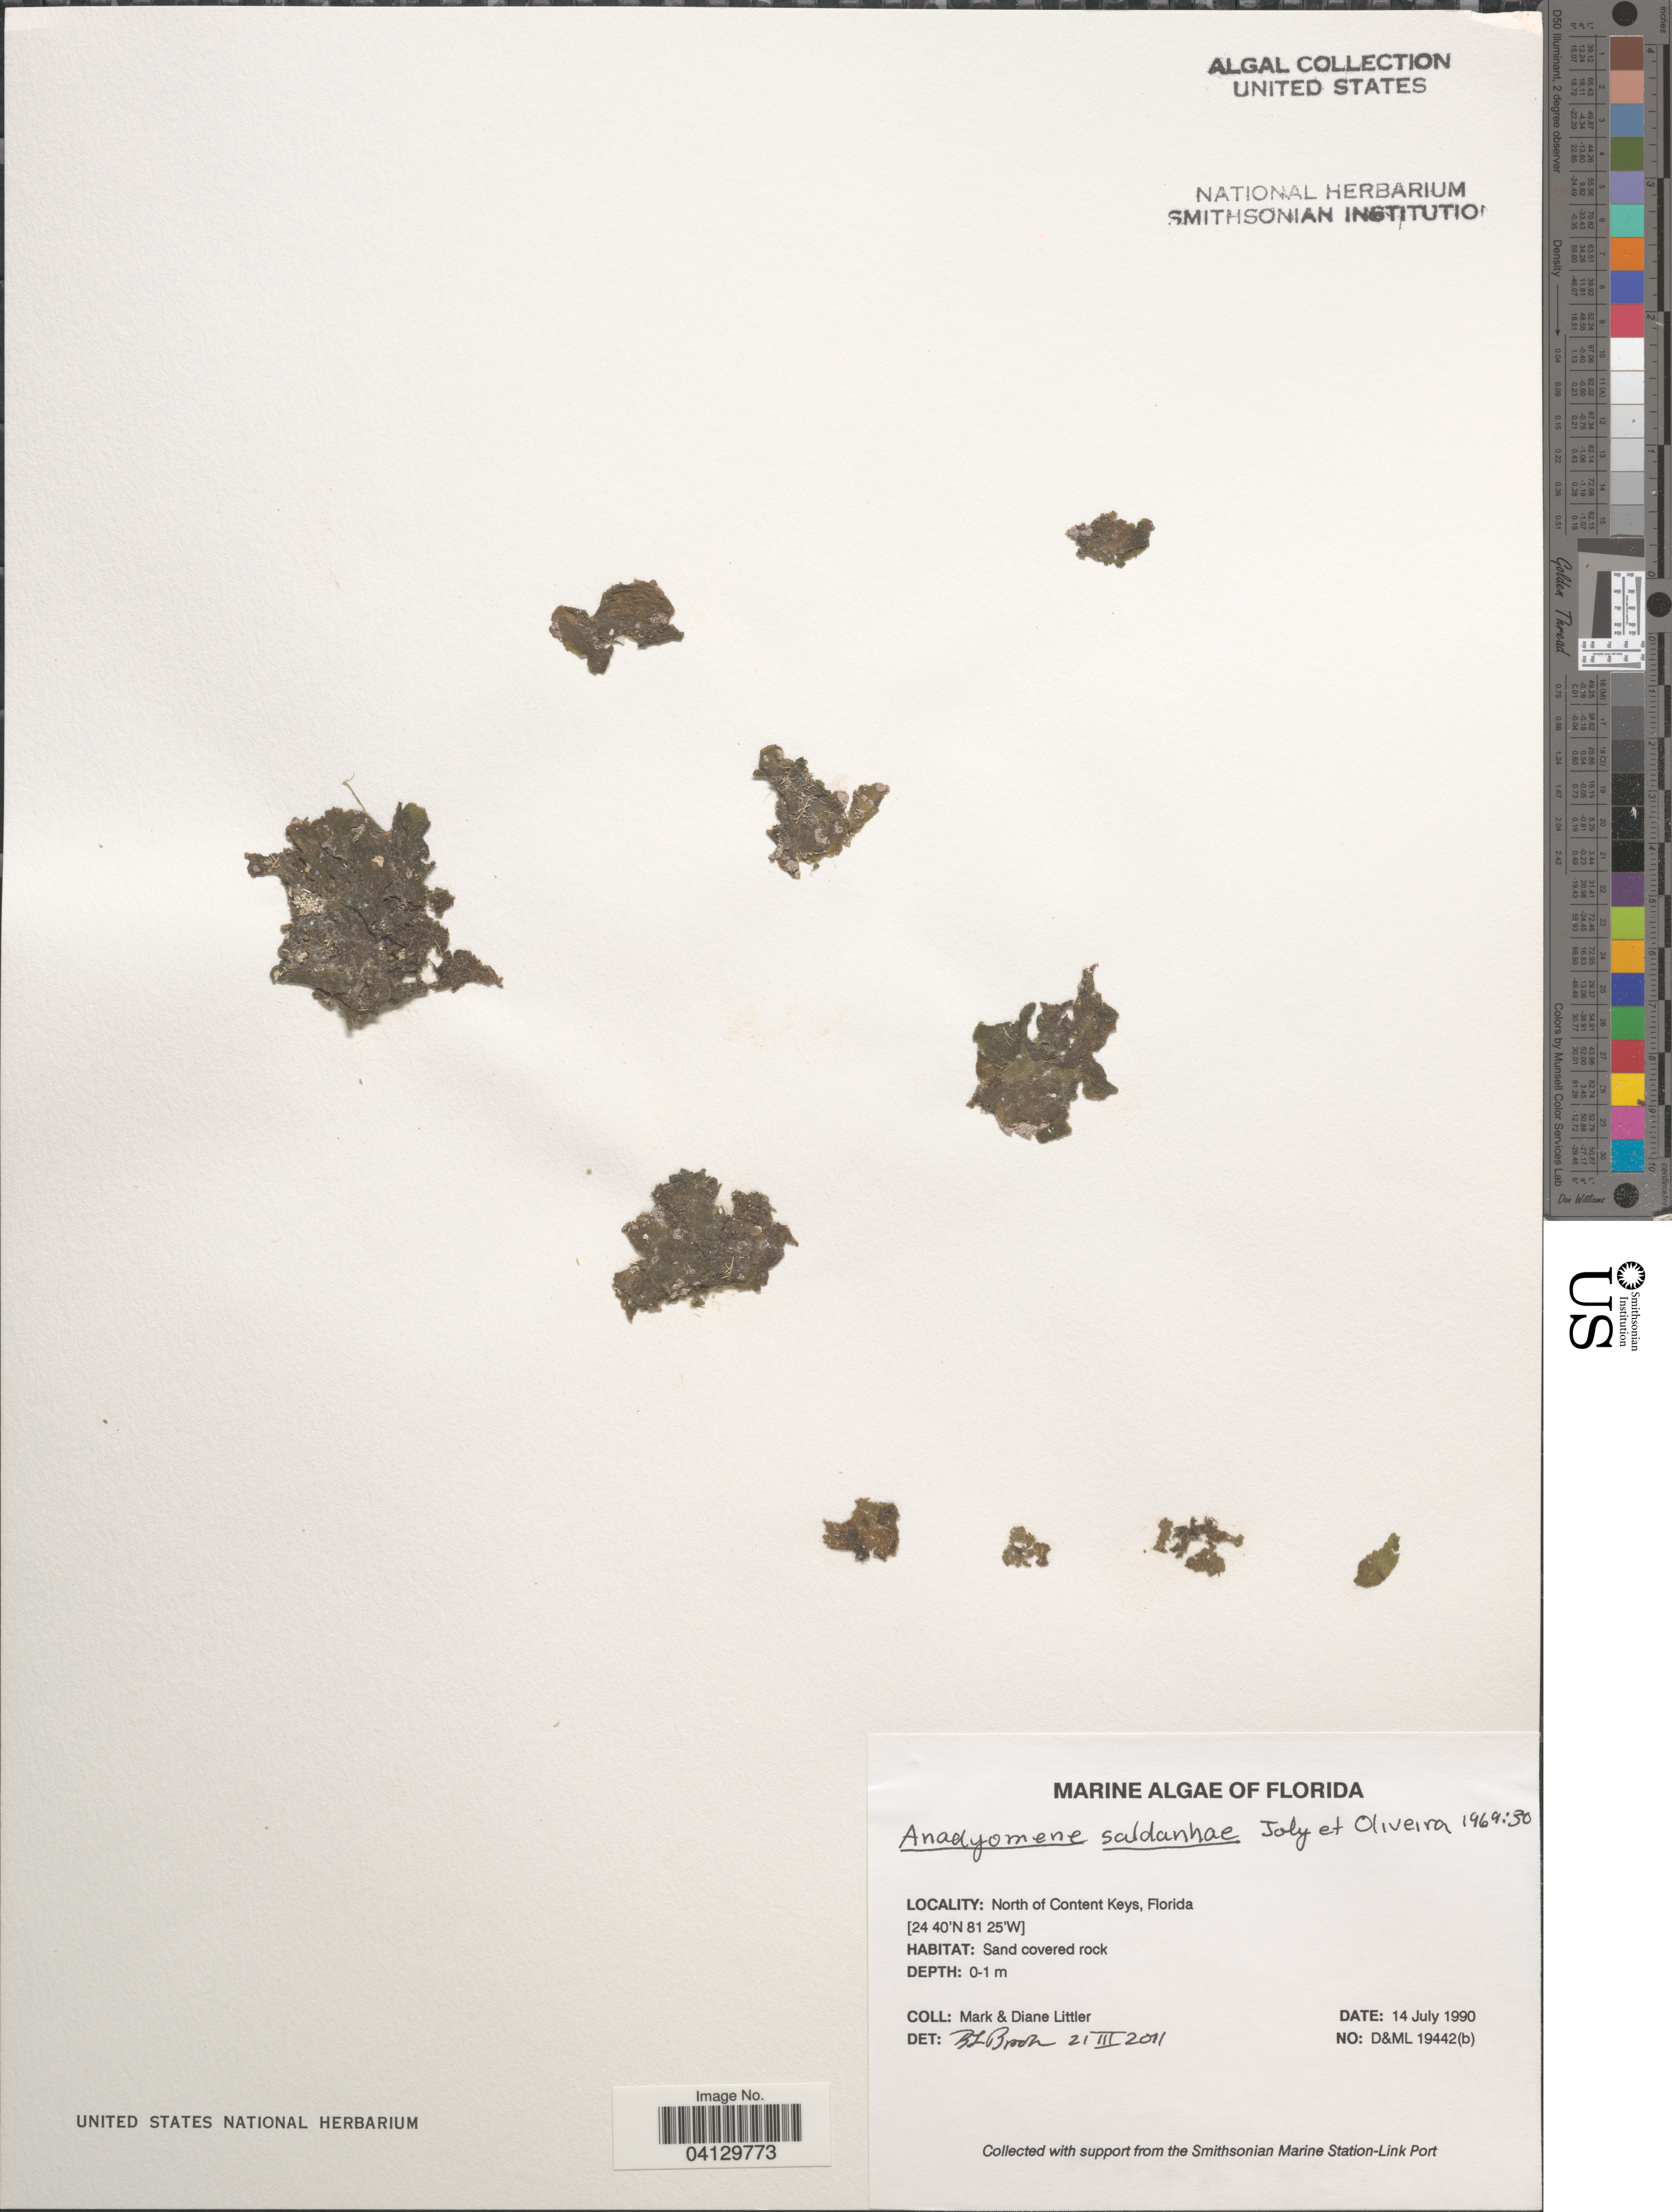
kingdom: Plantae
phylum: Chlorophyta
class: Ulvophyceae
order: Cladophorales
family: Anadyomenaceae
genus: Anadyomene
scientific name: Anadyomene saldanhae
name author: A.B. Joly & E.C. Oliveira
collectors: M. M. Littler & D. S. Littler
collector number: D&ML19442(b)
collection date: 1990-07-14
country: United States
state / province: Florida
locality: North of Content Keys.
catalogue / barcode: US 329101